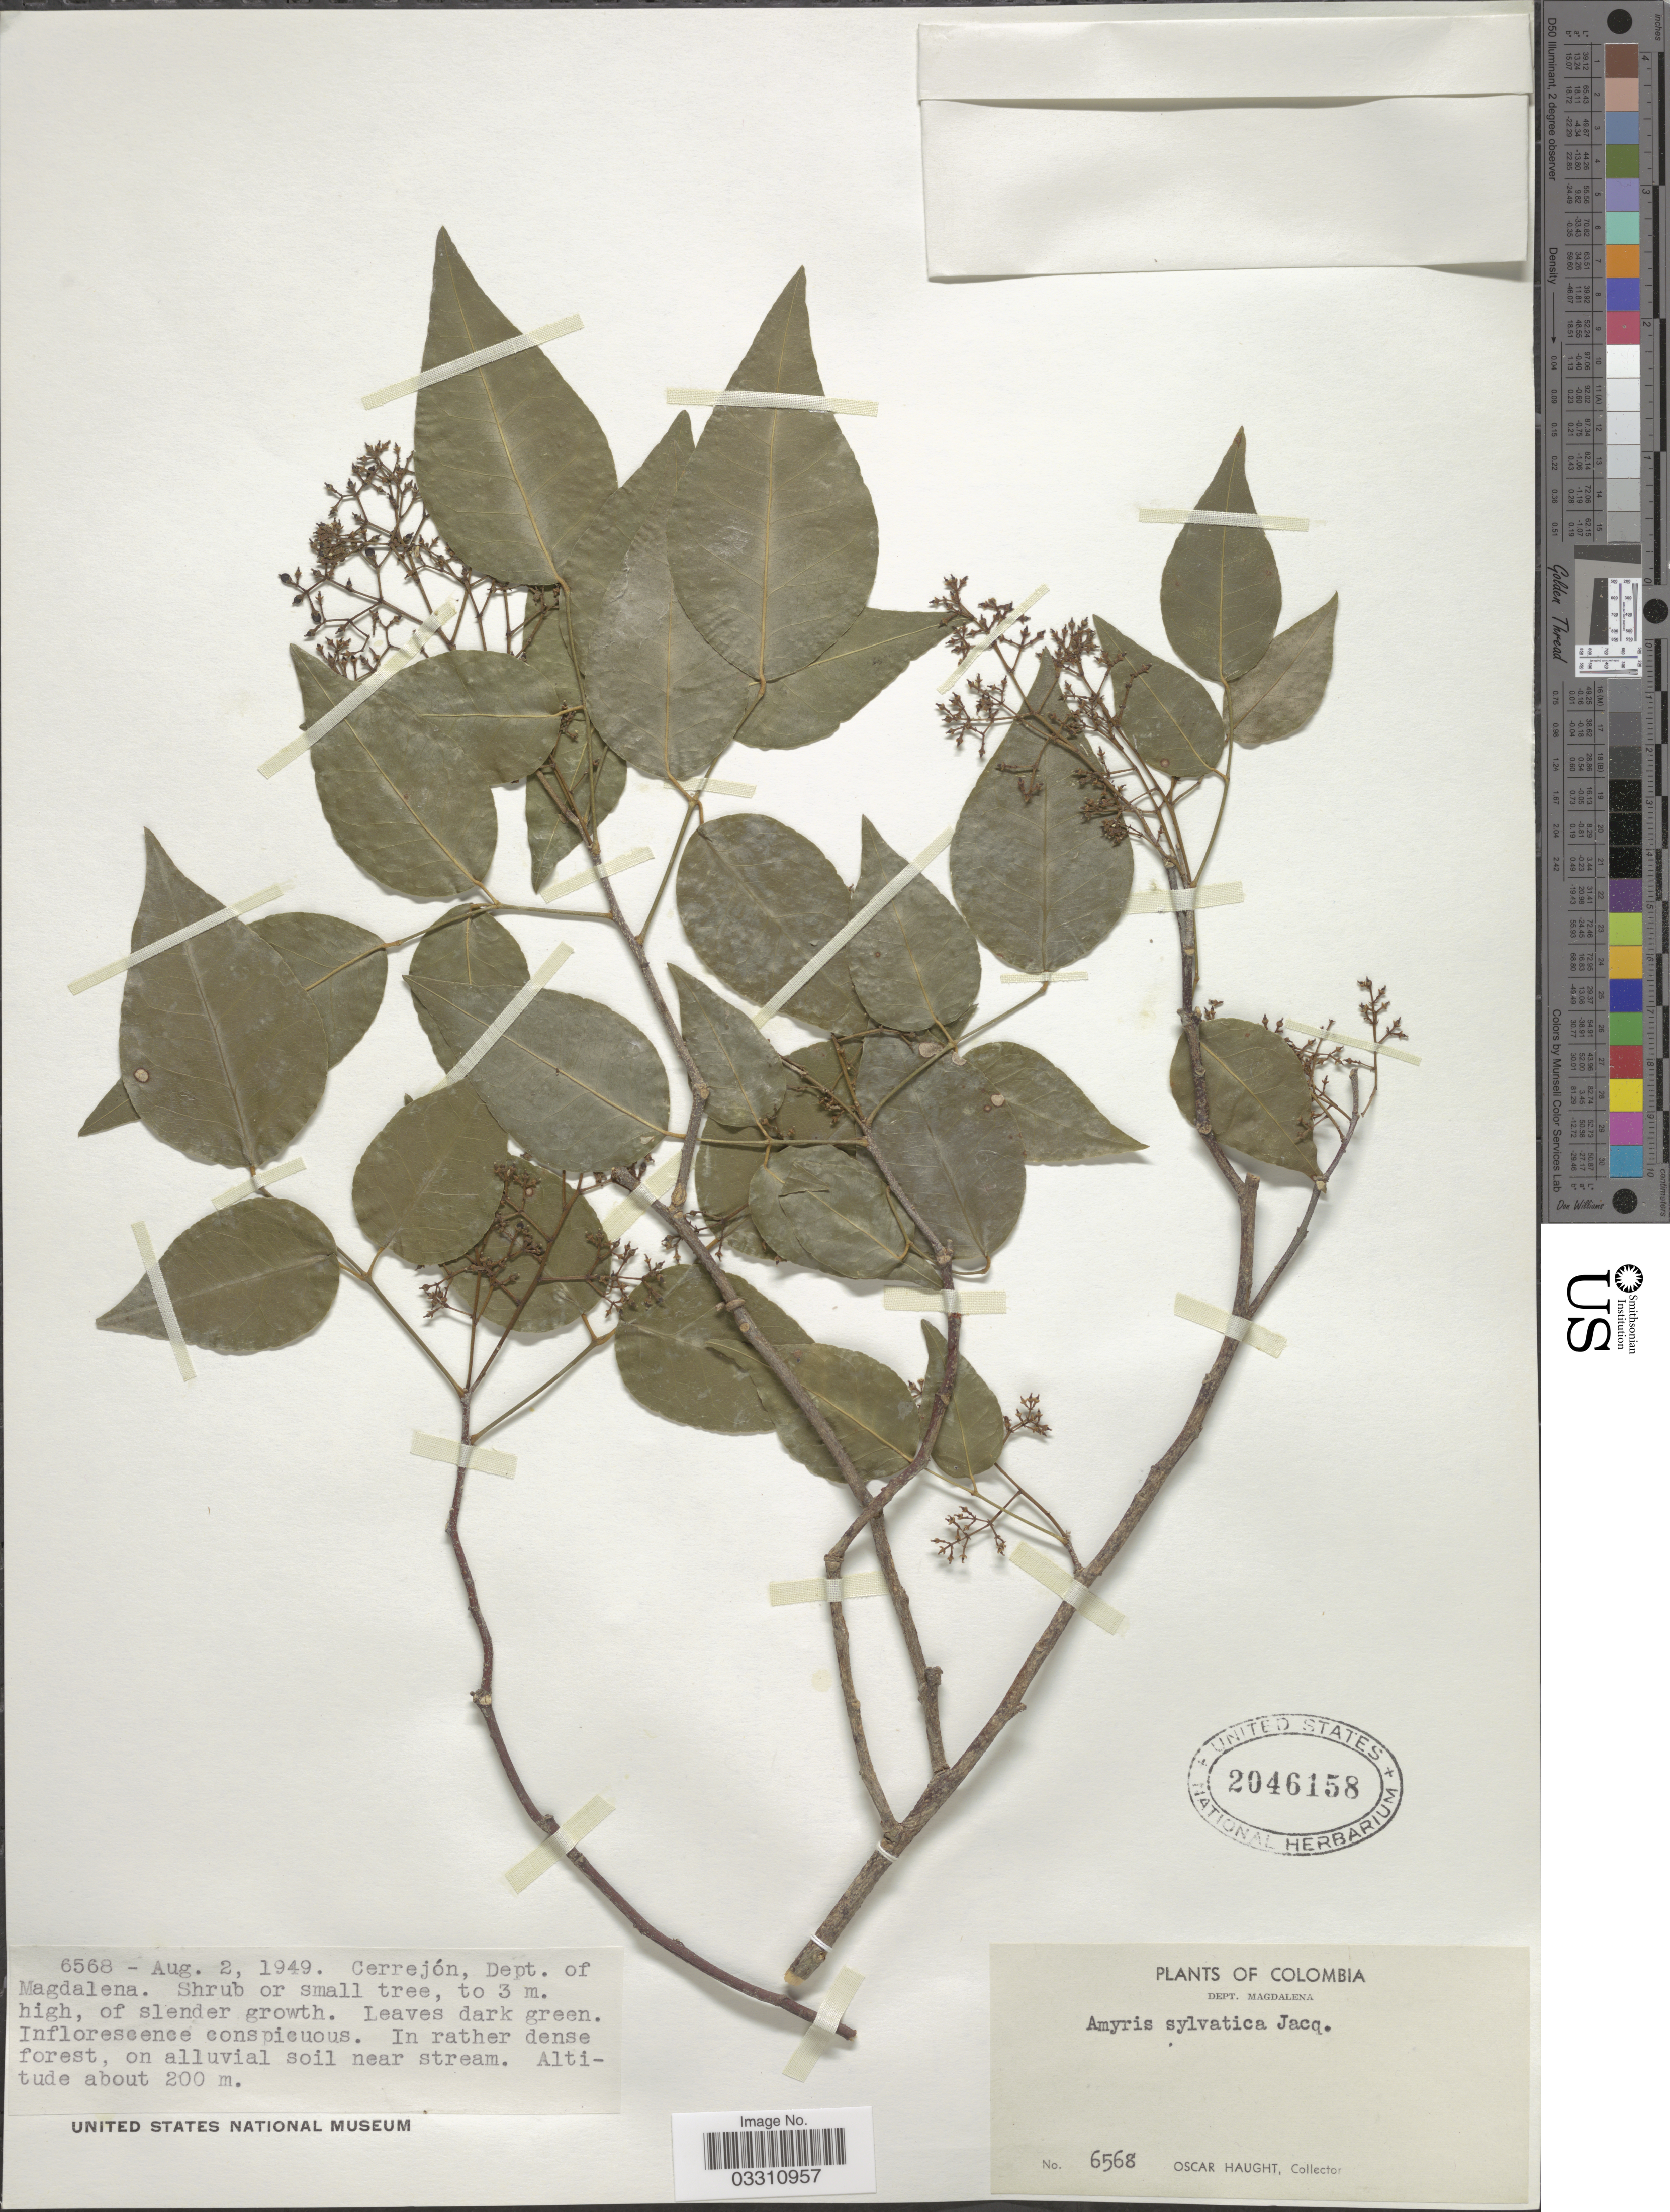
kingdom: Plantae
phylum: Tracheophyta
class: Magnoliopsida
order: Sapindales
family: Rutaceae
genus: Amyris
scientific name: Amyris sylvatica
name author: Jacq.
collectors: O. L. Haught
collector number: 6568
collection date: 1949-08-02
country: Colombia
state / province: Magdalena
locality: Cerrejón, Dept. of Magdalena.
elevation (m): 200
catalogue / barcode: US 2046158